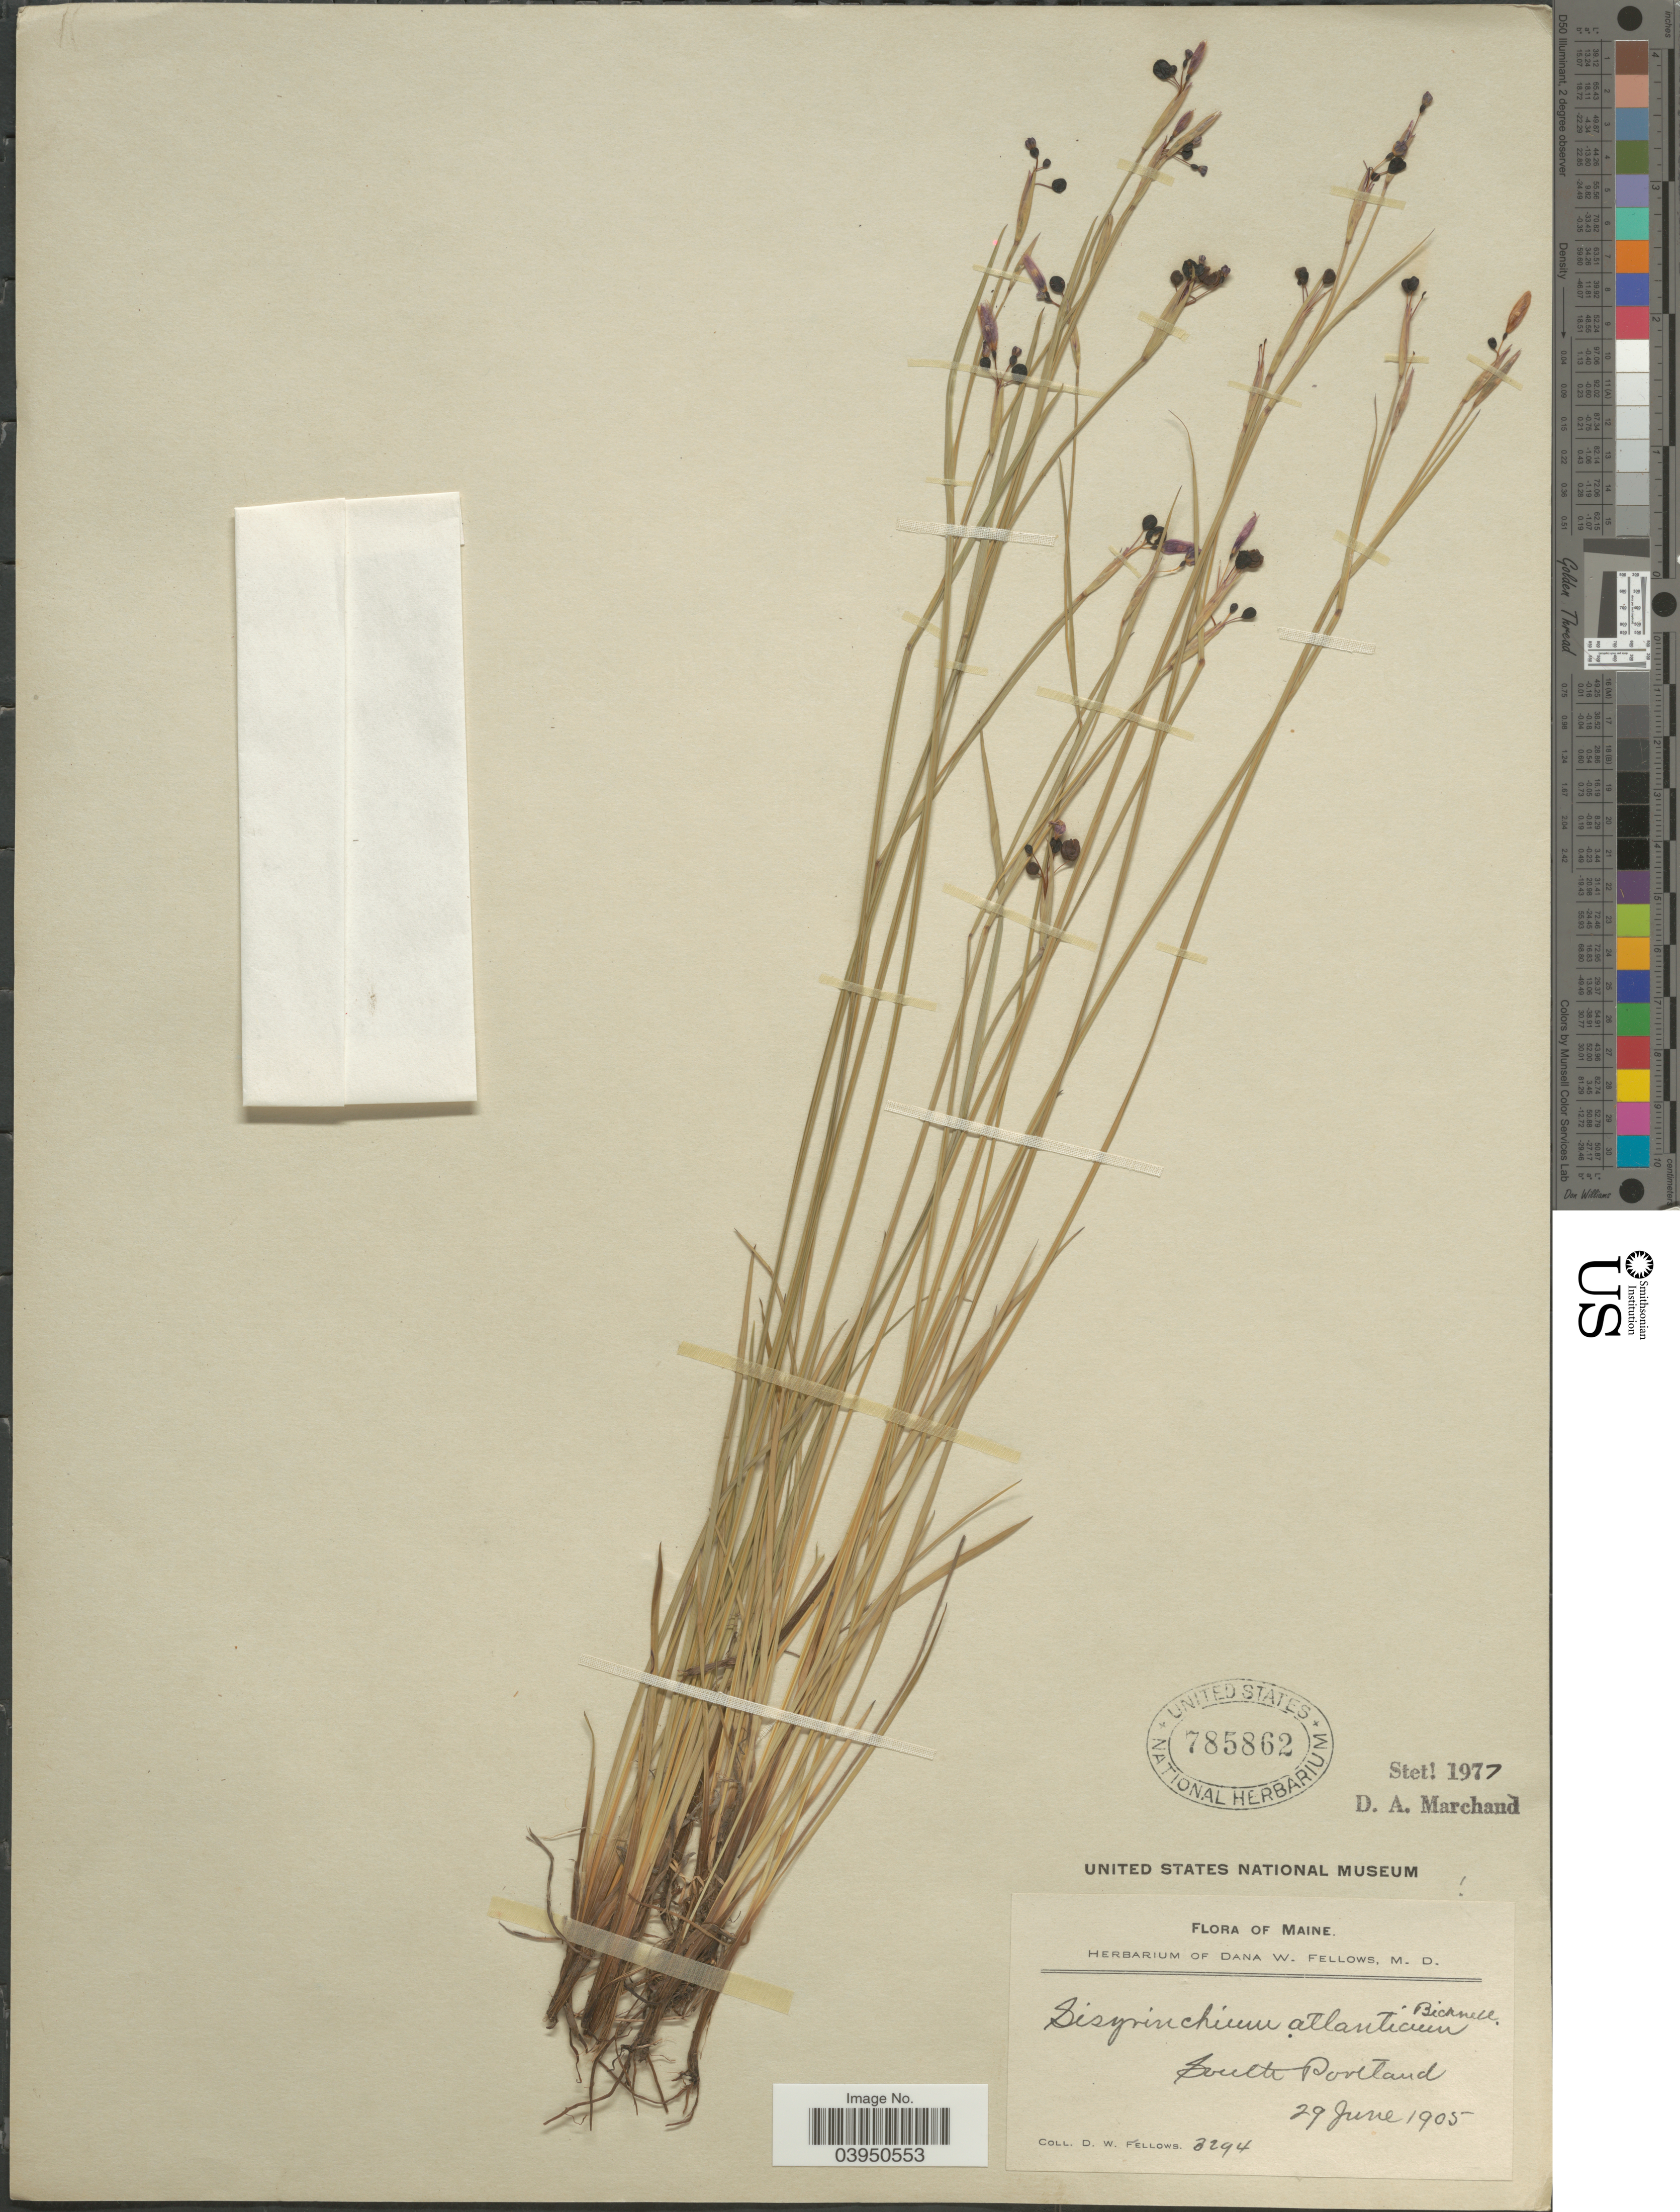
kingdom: Plantae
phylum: Tracheophyta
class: Liliopsida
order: Asparagales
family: Iridaceae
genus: Sisyrinchium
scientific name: Sisyrinchium atlanticum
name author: E.P. Bicknell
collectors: D. W. Fellows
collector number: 3294*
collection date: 1905-06-29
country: United States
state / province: Maine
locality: South Portland.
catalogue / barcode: US 785862